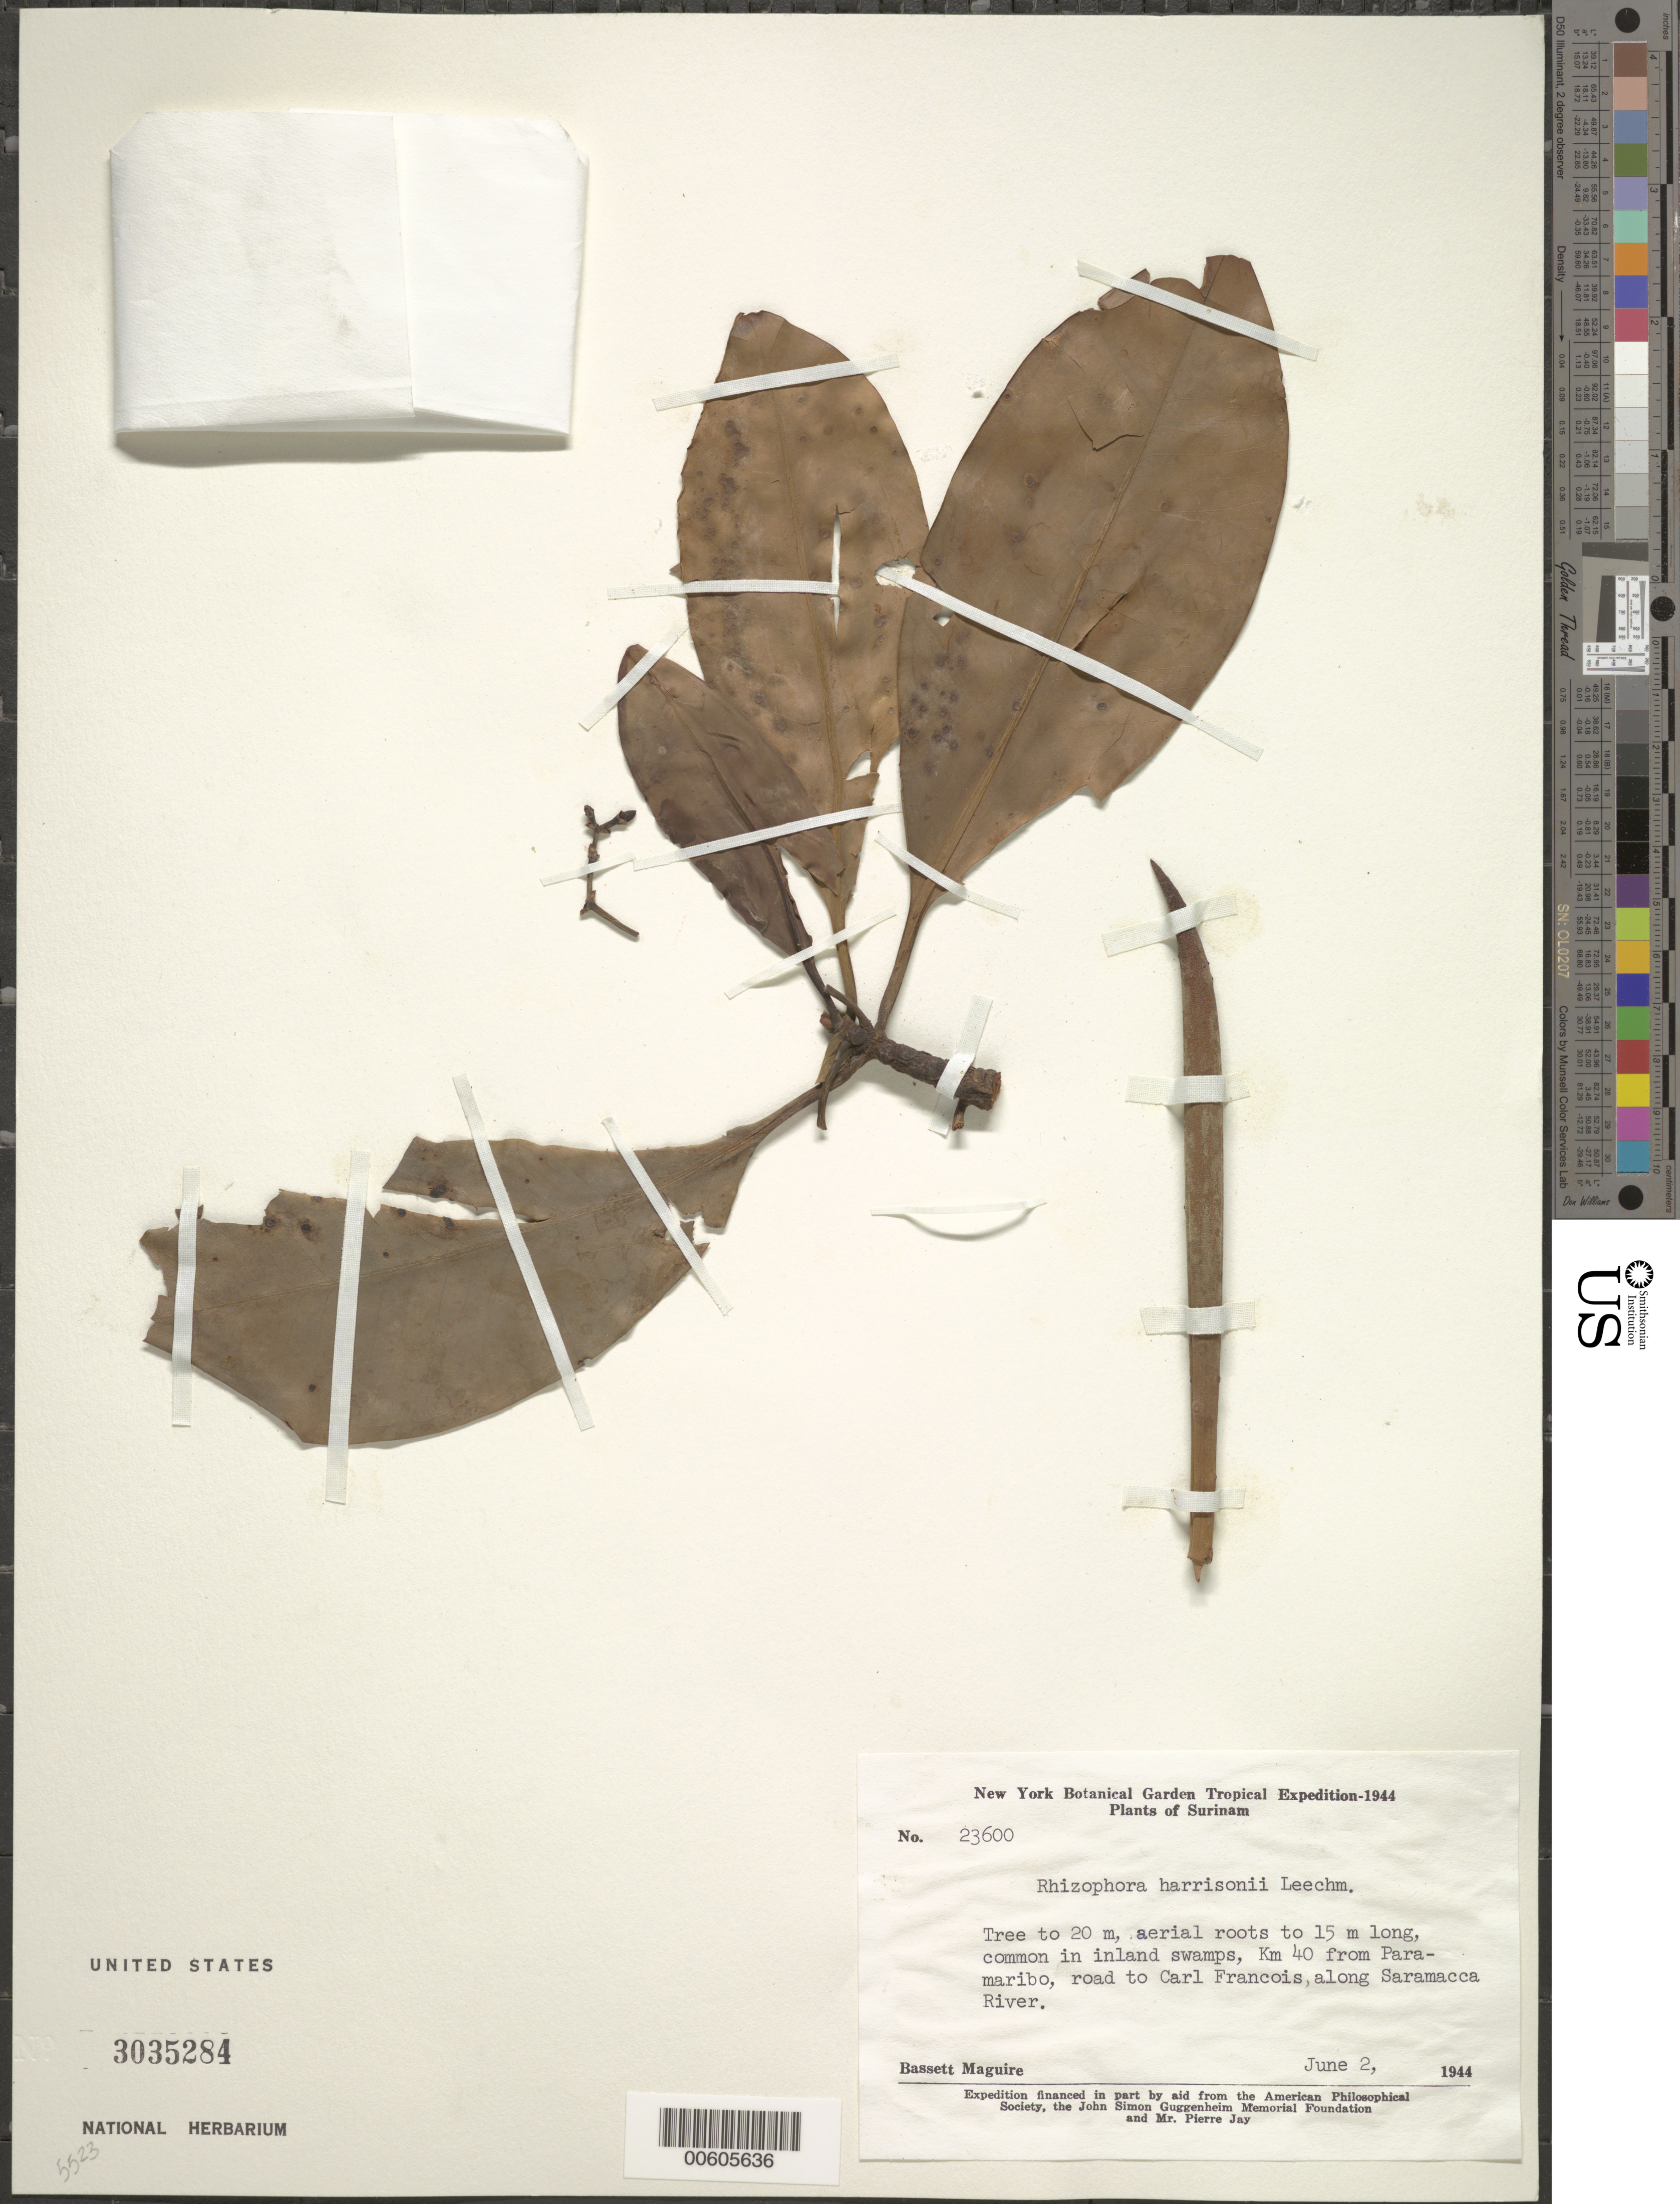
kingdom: Plantae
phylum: Tracheophyta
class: Magnoliopsida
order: Malpighiales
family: Rhizophoraceae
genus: Rhizophora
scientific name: Rhizophora harrisonii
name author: Leechm.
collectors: B. Maguire & G. Stahel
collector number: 23600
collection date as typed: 2-Jun-44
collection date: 1944-06-02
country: Suriname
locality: Paramaribo, km 40, on road to Carl Francois, along Saramacca River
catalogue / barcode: US 3035284